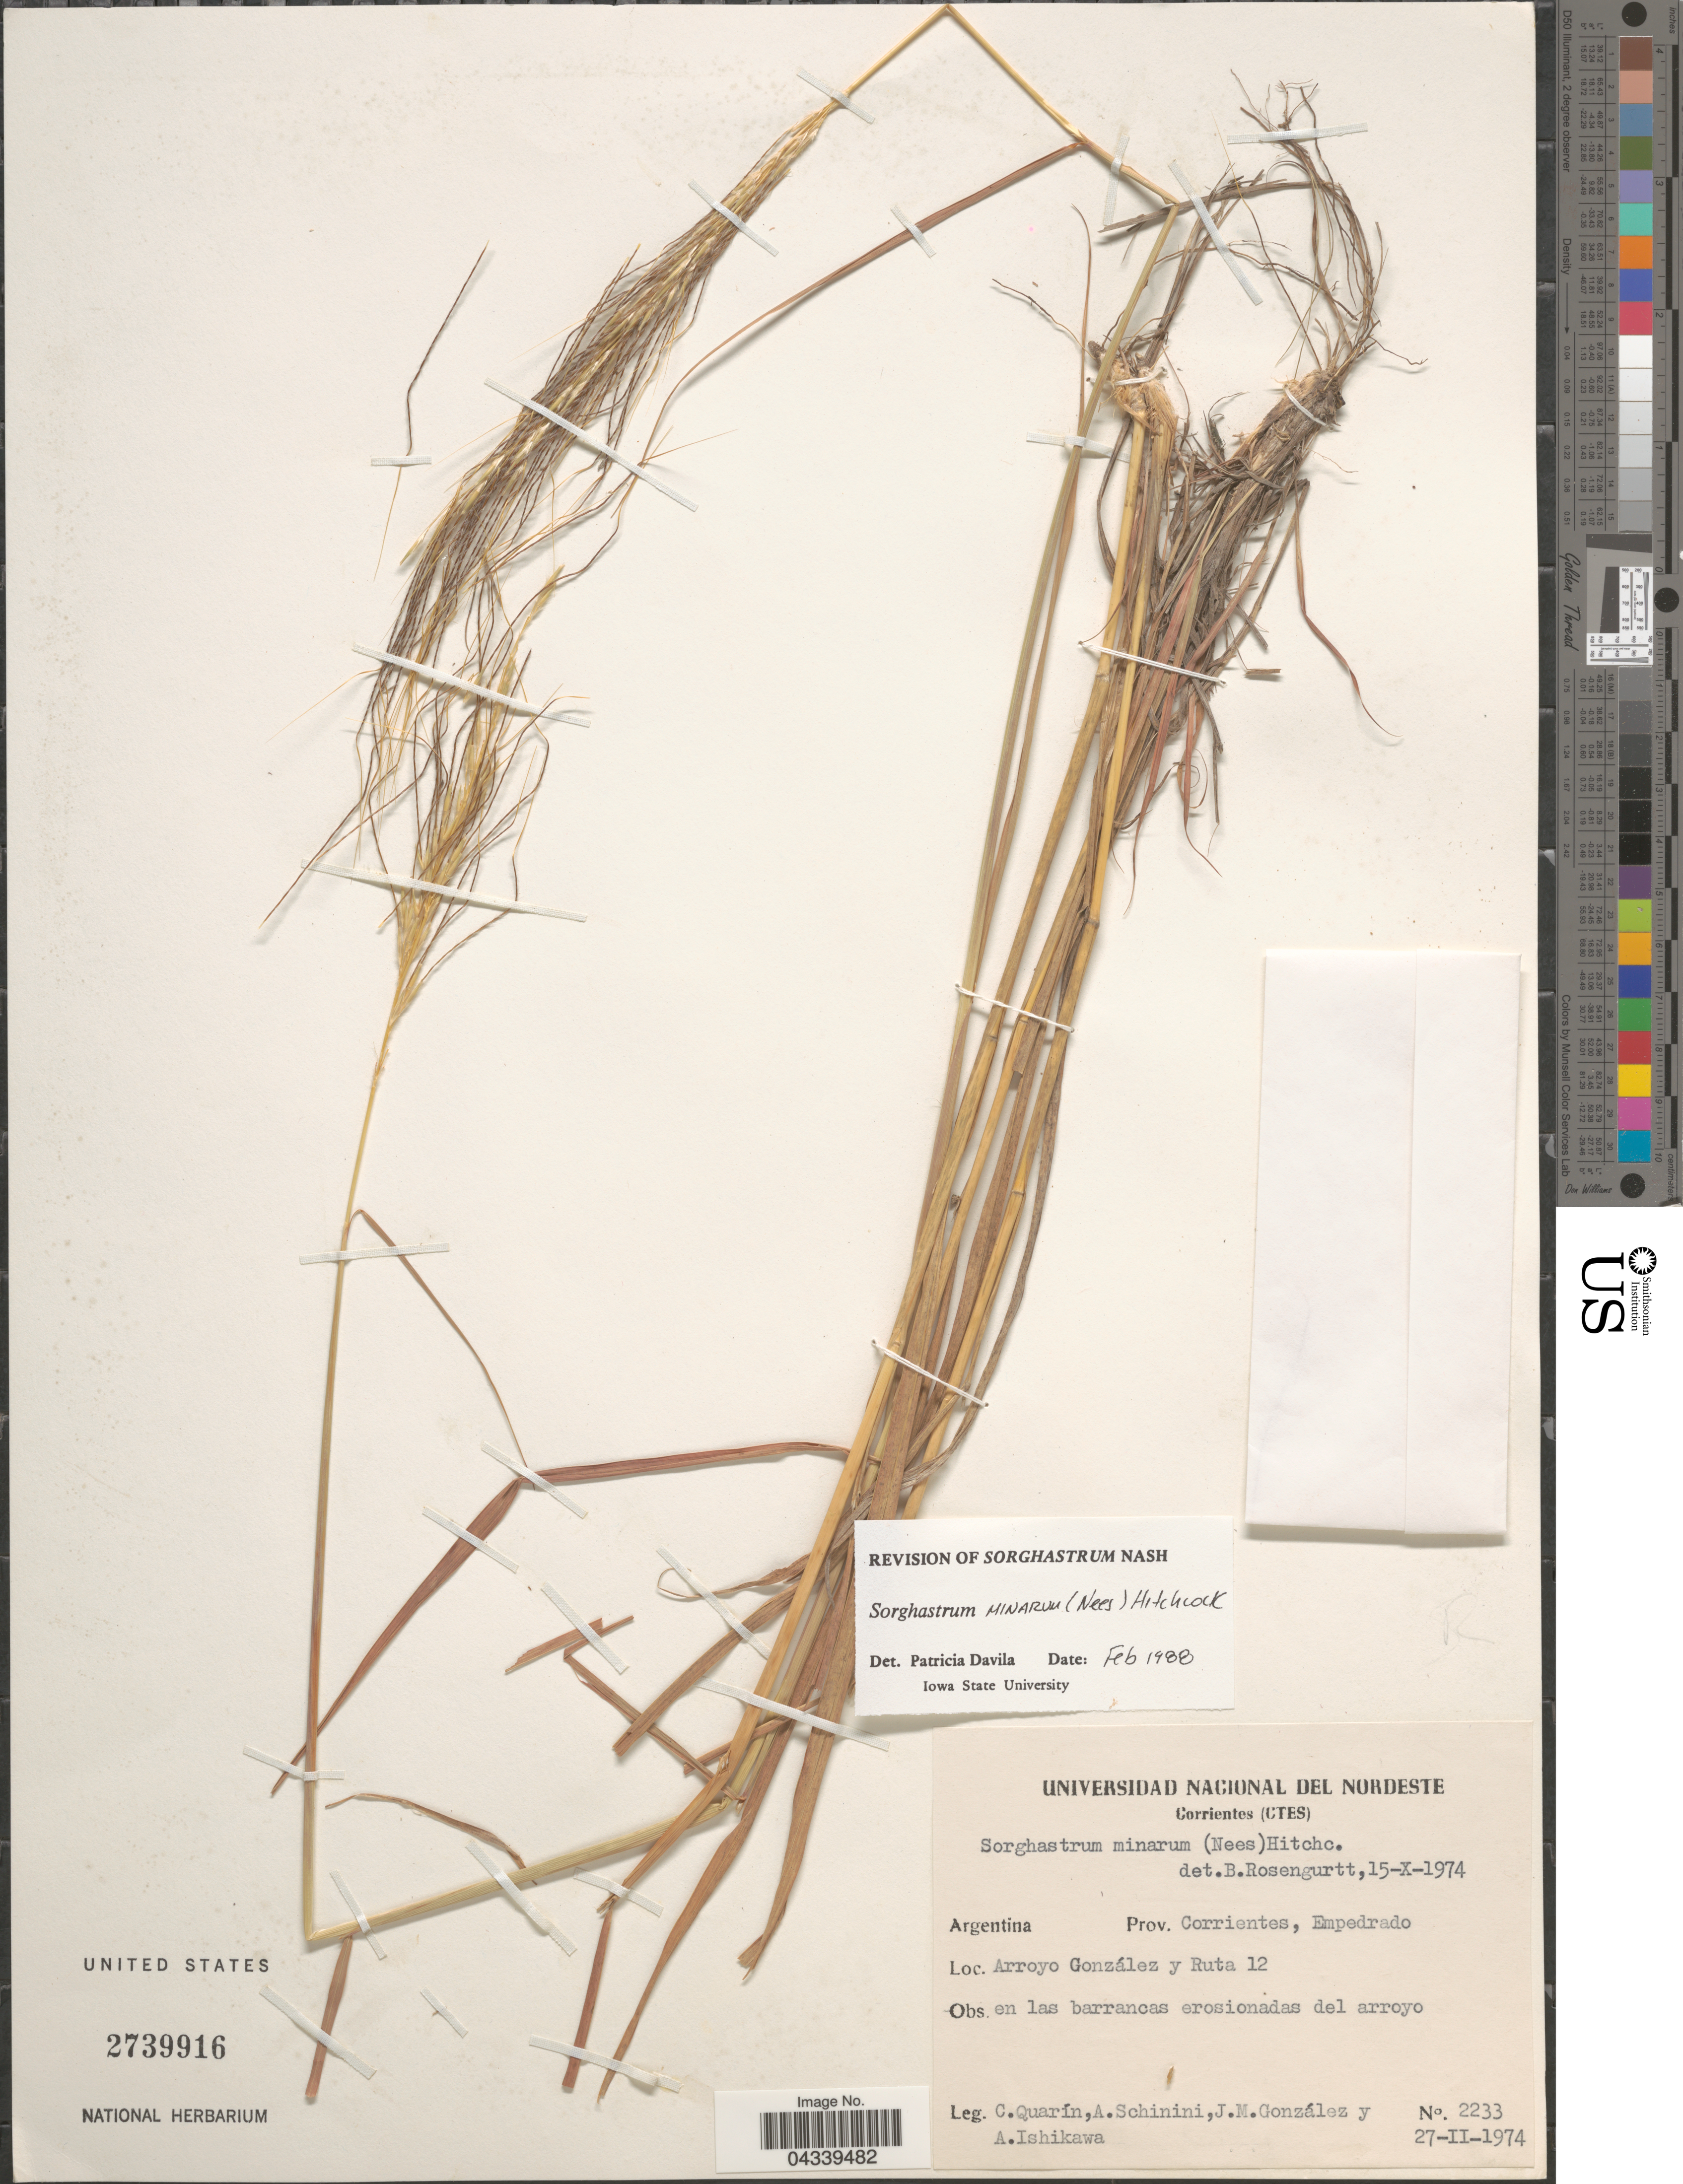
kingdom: Plantae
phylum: Tracheophyta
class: Liliopsida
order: Poales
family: Poaceae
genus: Sorghastrum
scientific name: Sorghastrum minarum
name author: (Nees) Hitchc.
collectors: C. Quarín, A. Schinini, J. M. Gonzalez & A. Ishikawa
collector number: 2233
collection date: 1974-02-27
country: Argentina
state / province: Corrientes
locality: Empedrado. Arroyo González y Ruta 12 en las barrancas erosionadas del arroyo.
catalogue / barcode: US 2739916